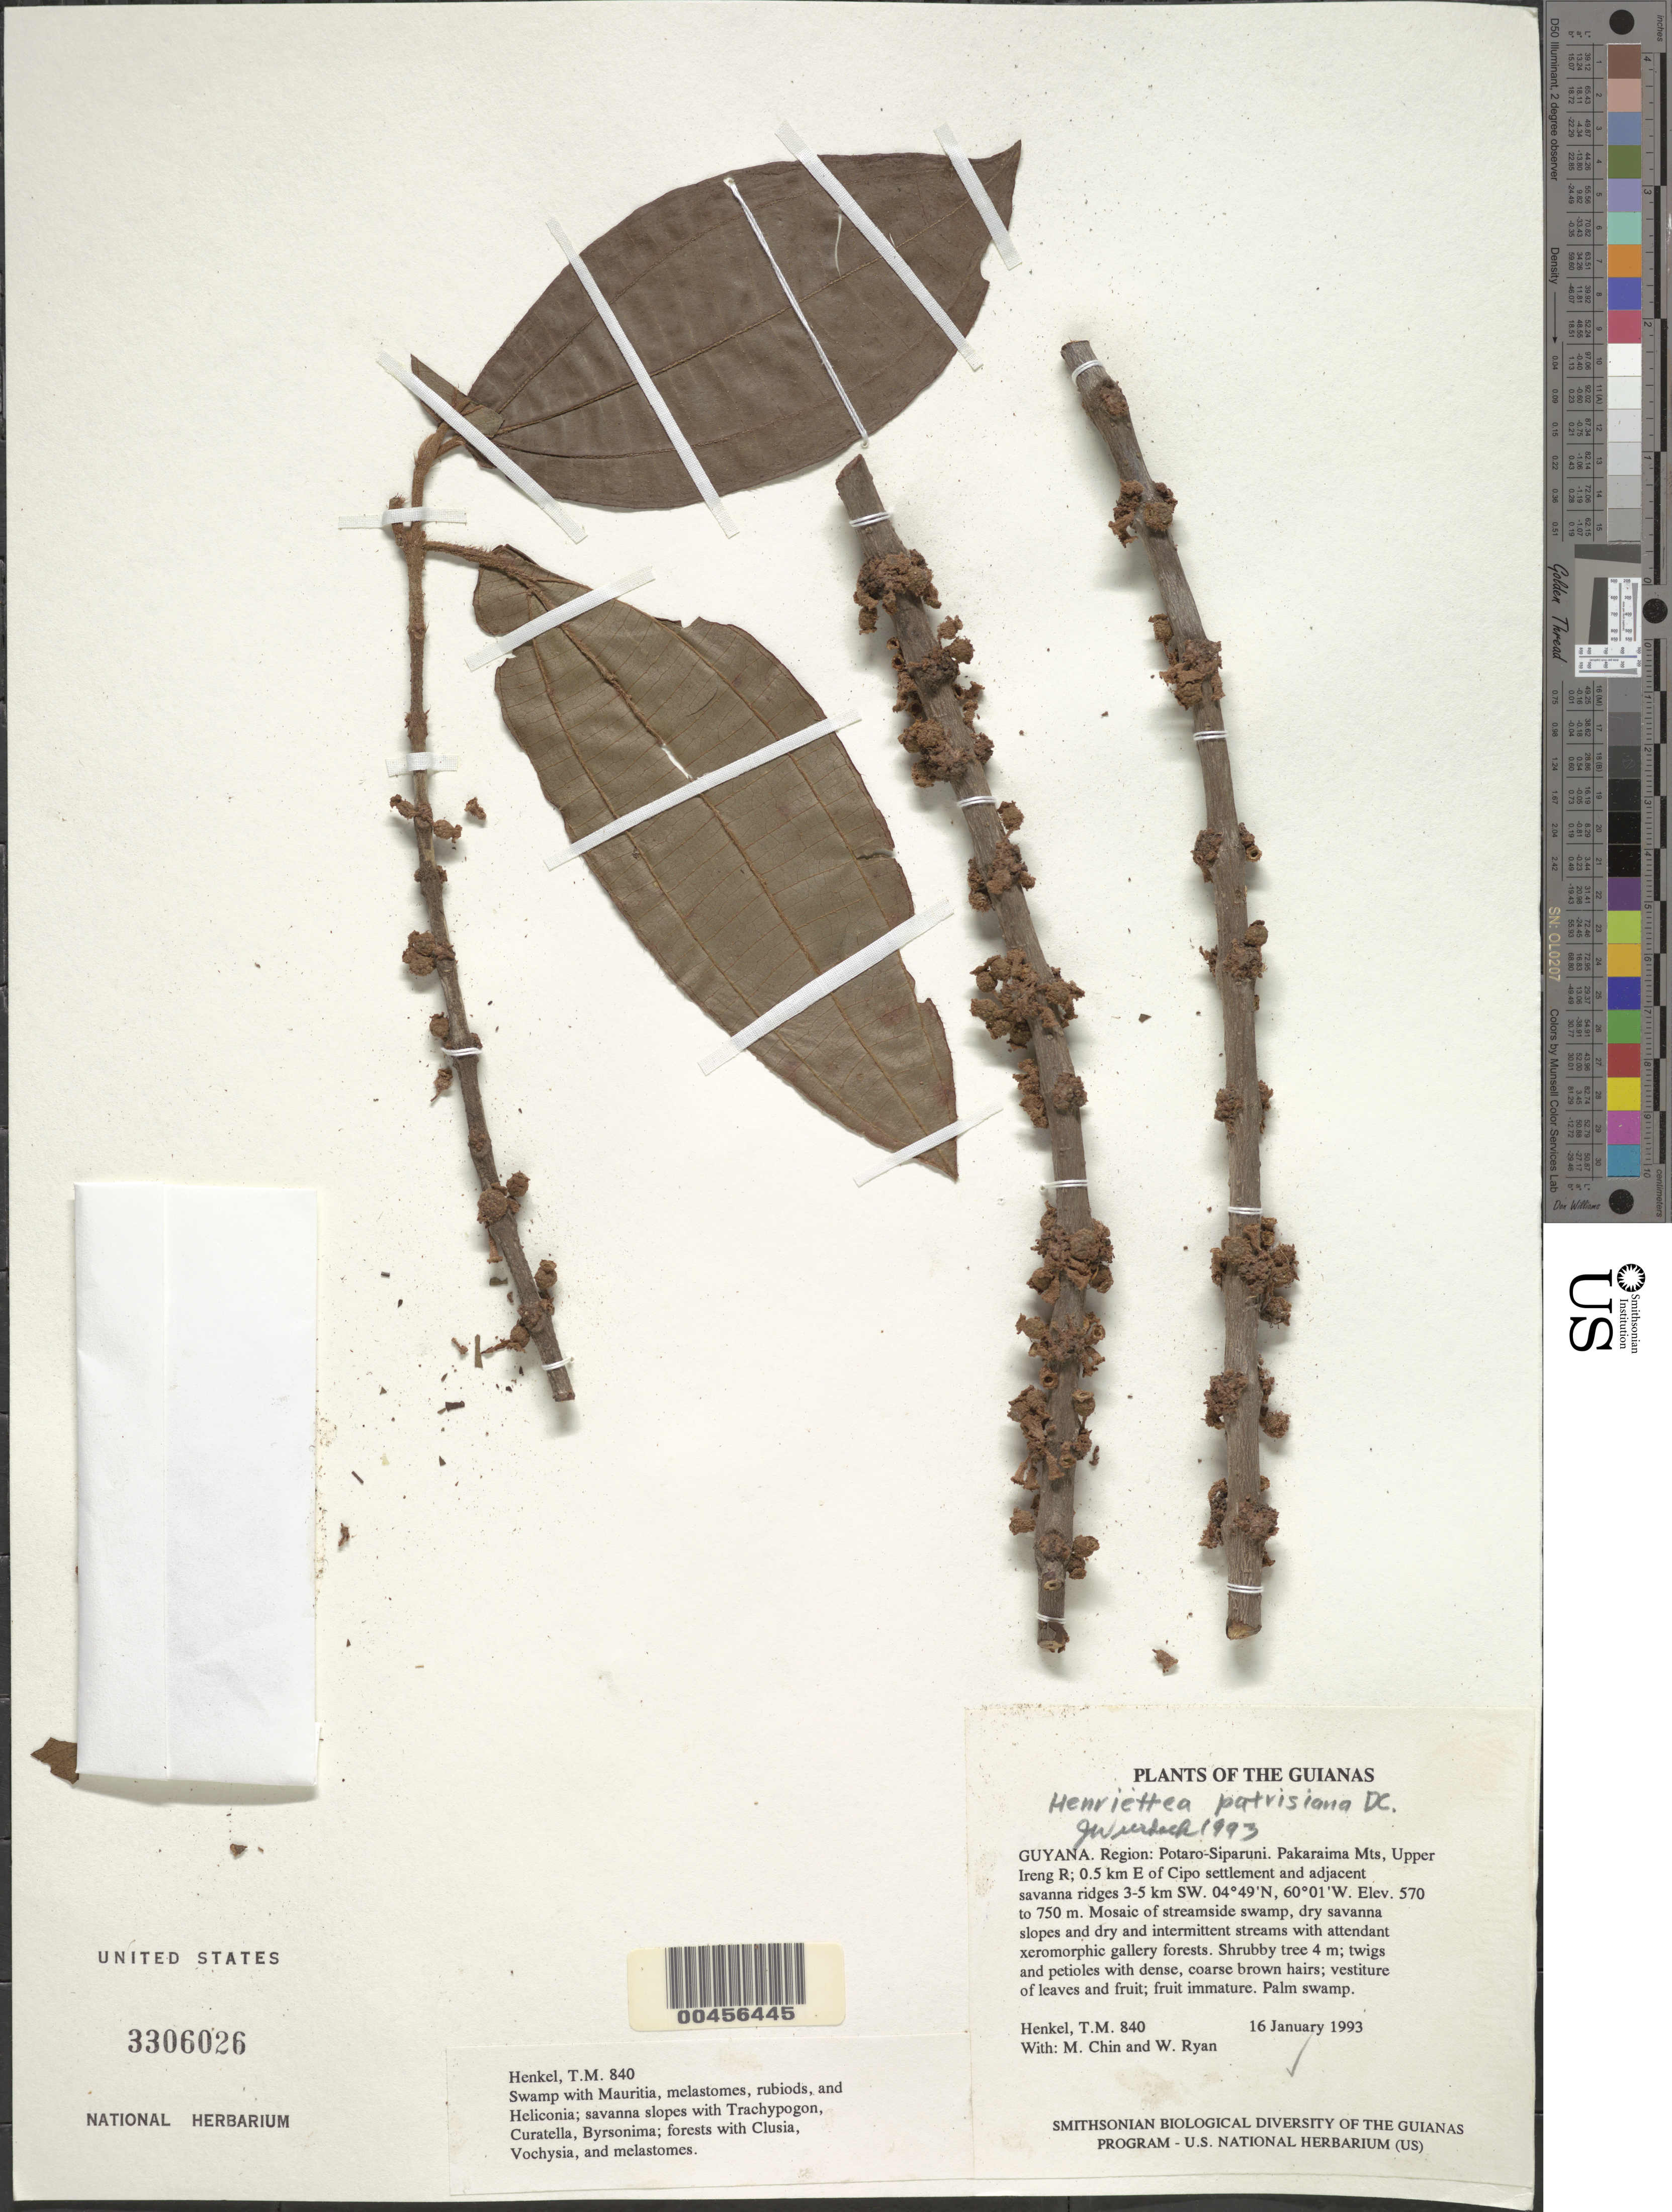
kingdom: Plantae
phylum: Tracheophyta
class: Magnoliopsida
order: Myrtales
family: Melastomataceae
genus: Henriettea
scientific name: Henriettea patrisiana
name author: DC.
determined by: Wurdack, John J., (US), US (UNITED STATES)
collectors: T. Henkel, M. Chin & W. Ryan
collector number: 840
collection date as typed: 16 January 1993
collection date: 1993-01-16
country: Guyana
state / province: Potaro-Siparuni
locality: Pakaraima Mts, Upper Ireng R; 0.5 km E of Cipo settlement and adjacent savanna ridges 3-5 km SW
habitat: Mosaic of streamside swamp, dry savanna slopes and dry and intermittent streams with attendant xeromorphic gallery forests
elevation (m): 570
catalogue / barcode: US 3306026